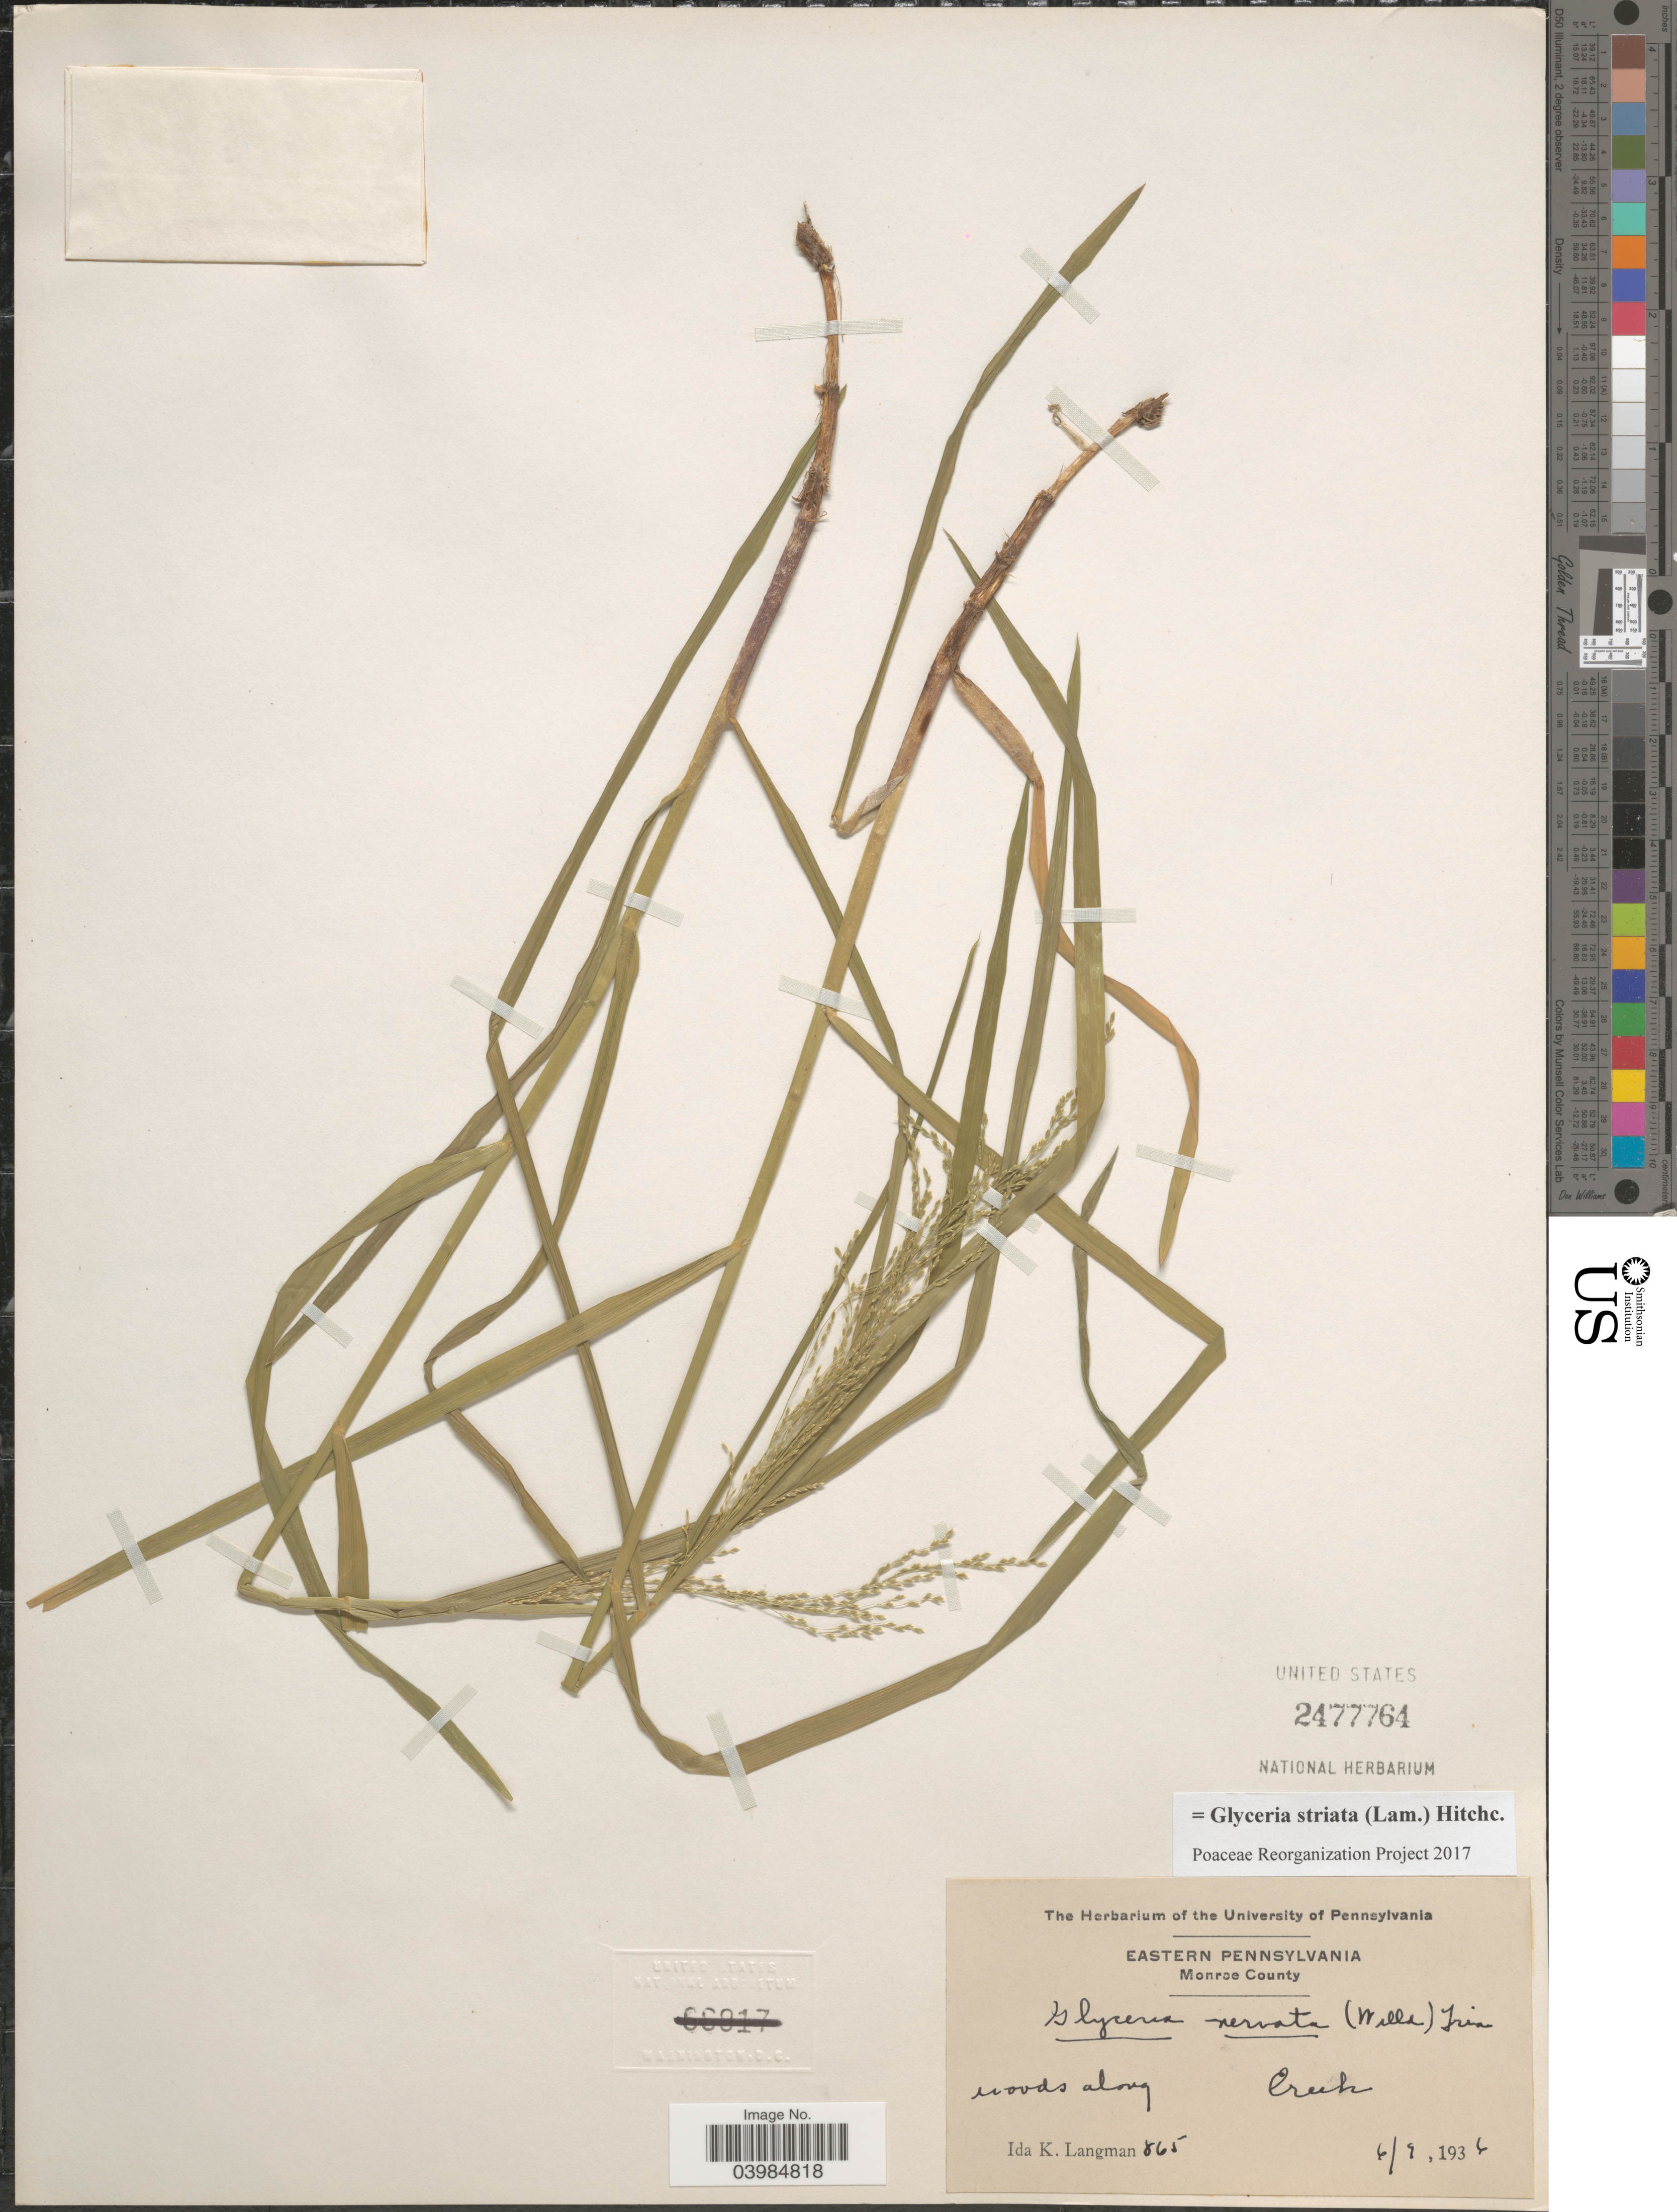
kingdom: Plantae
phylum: Tracheophyta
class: Liliopsida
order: Poales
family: Poaceae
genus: Glyceria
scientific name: Glyceria striata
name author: (Lam.) Hitchc.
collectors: I. K. Langman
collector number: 865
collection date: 1936-06-09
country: United States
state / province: Pennsylvania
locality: Eastern Pennsylvania. Monroe County.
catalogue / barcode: US 2477764